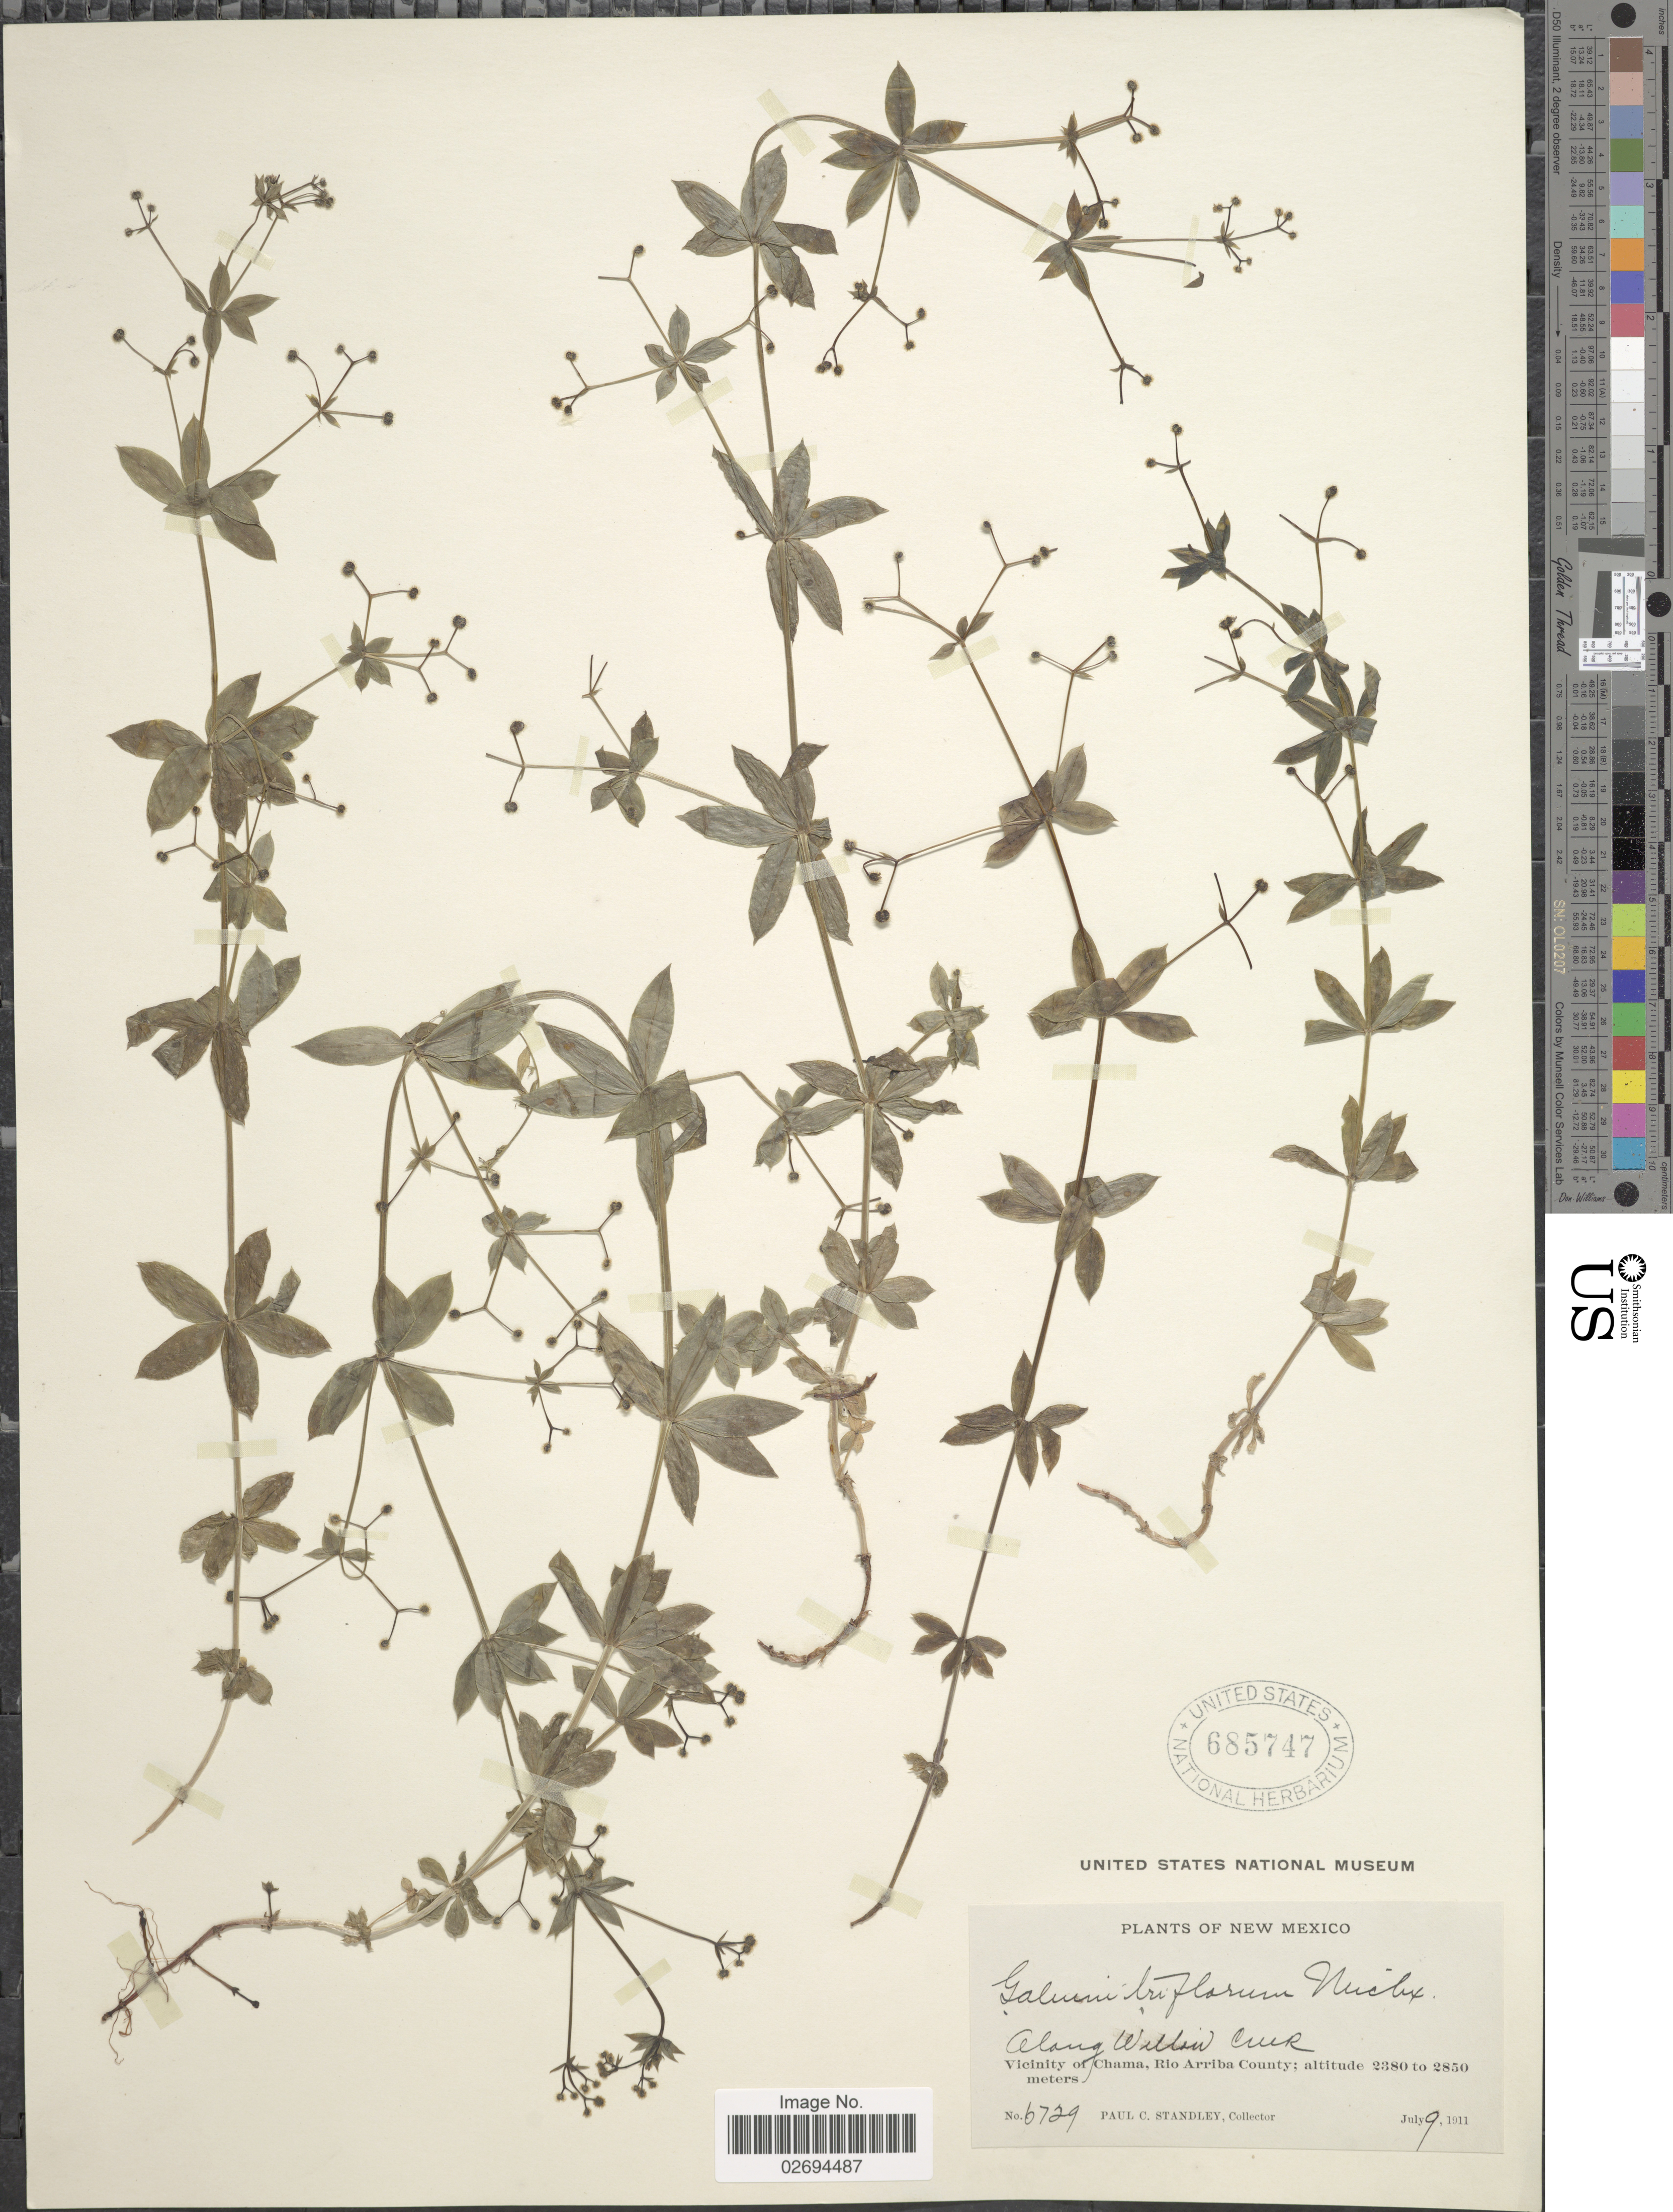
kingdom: Plantae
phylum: Tracheophyta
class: Magnoliopsida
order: Gentianales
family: Rubiaceae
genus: Galium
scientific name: Galium triflorum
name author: Michx.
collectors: P. C. Standley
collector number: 6729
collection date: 1911-07-09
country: United States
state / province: New Mexico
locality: Along Willow Creek. Vicinity of Chama, Rio Arriba County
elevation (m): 2380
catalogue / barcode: US 685747